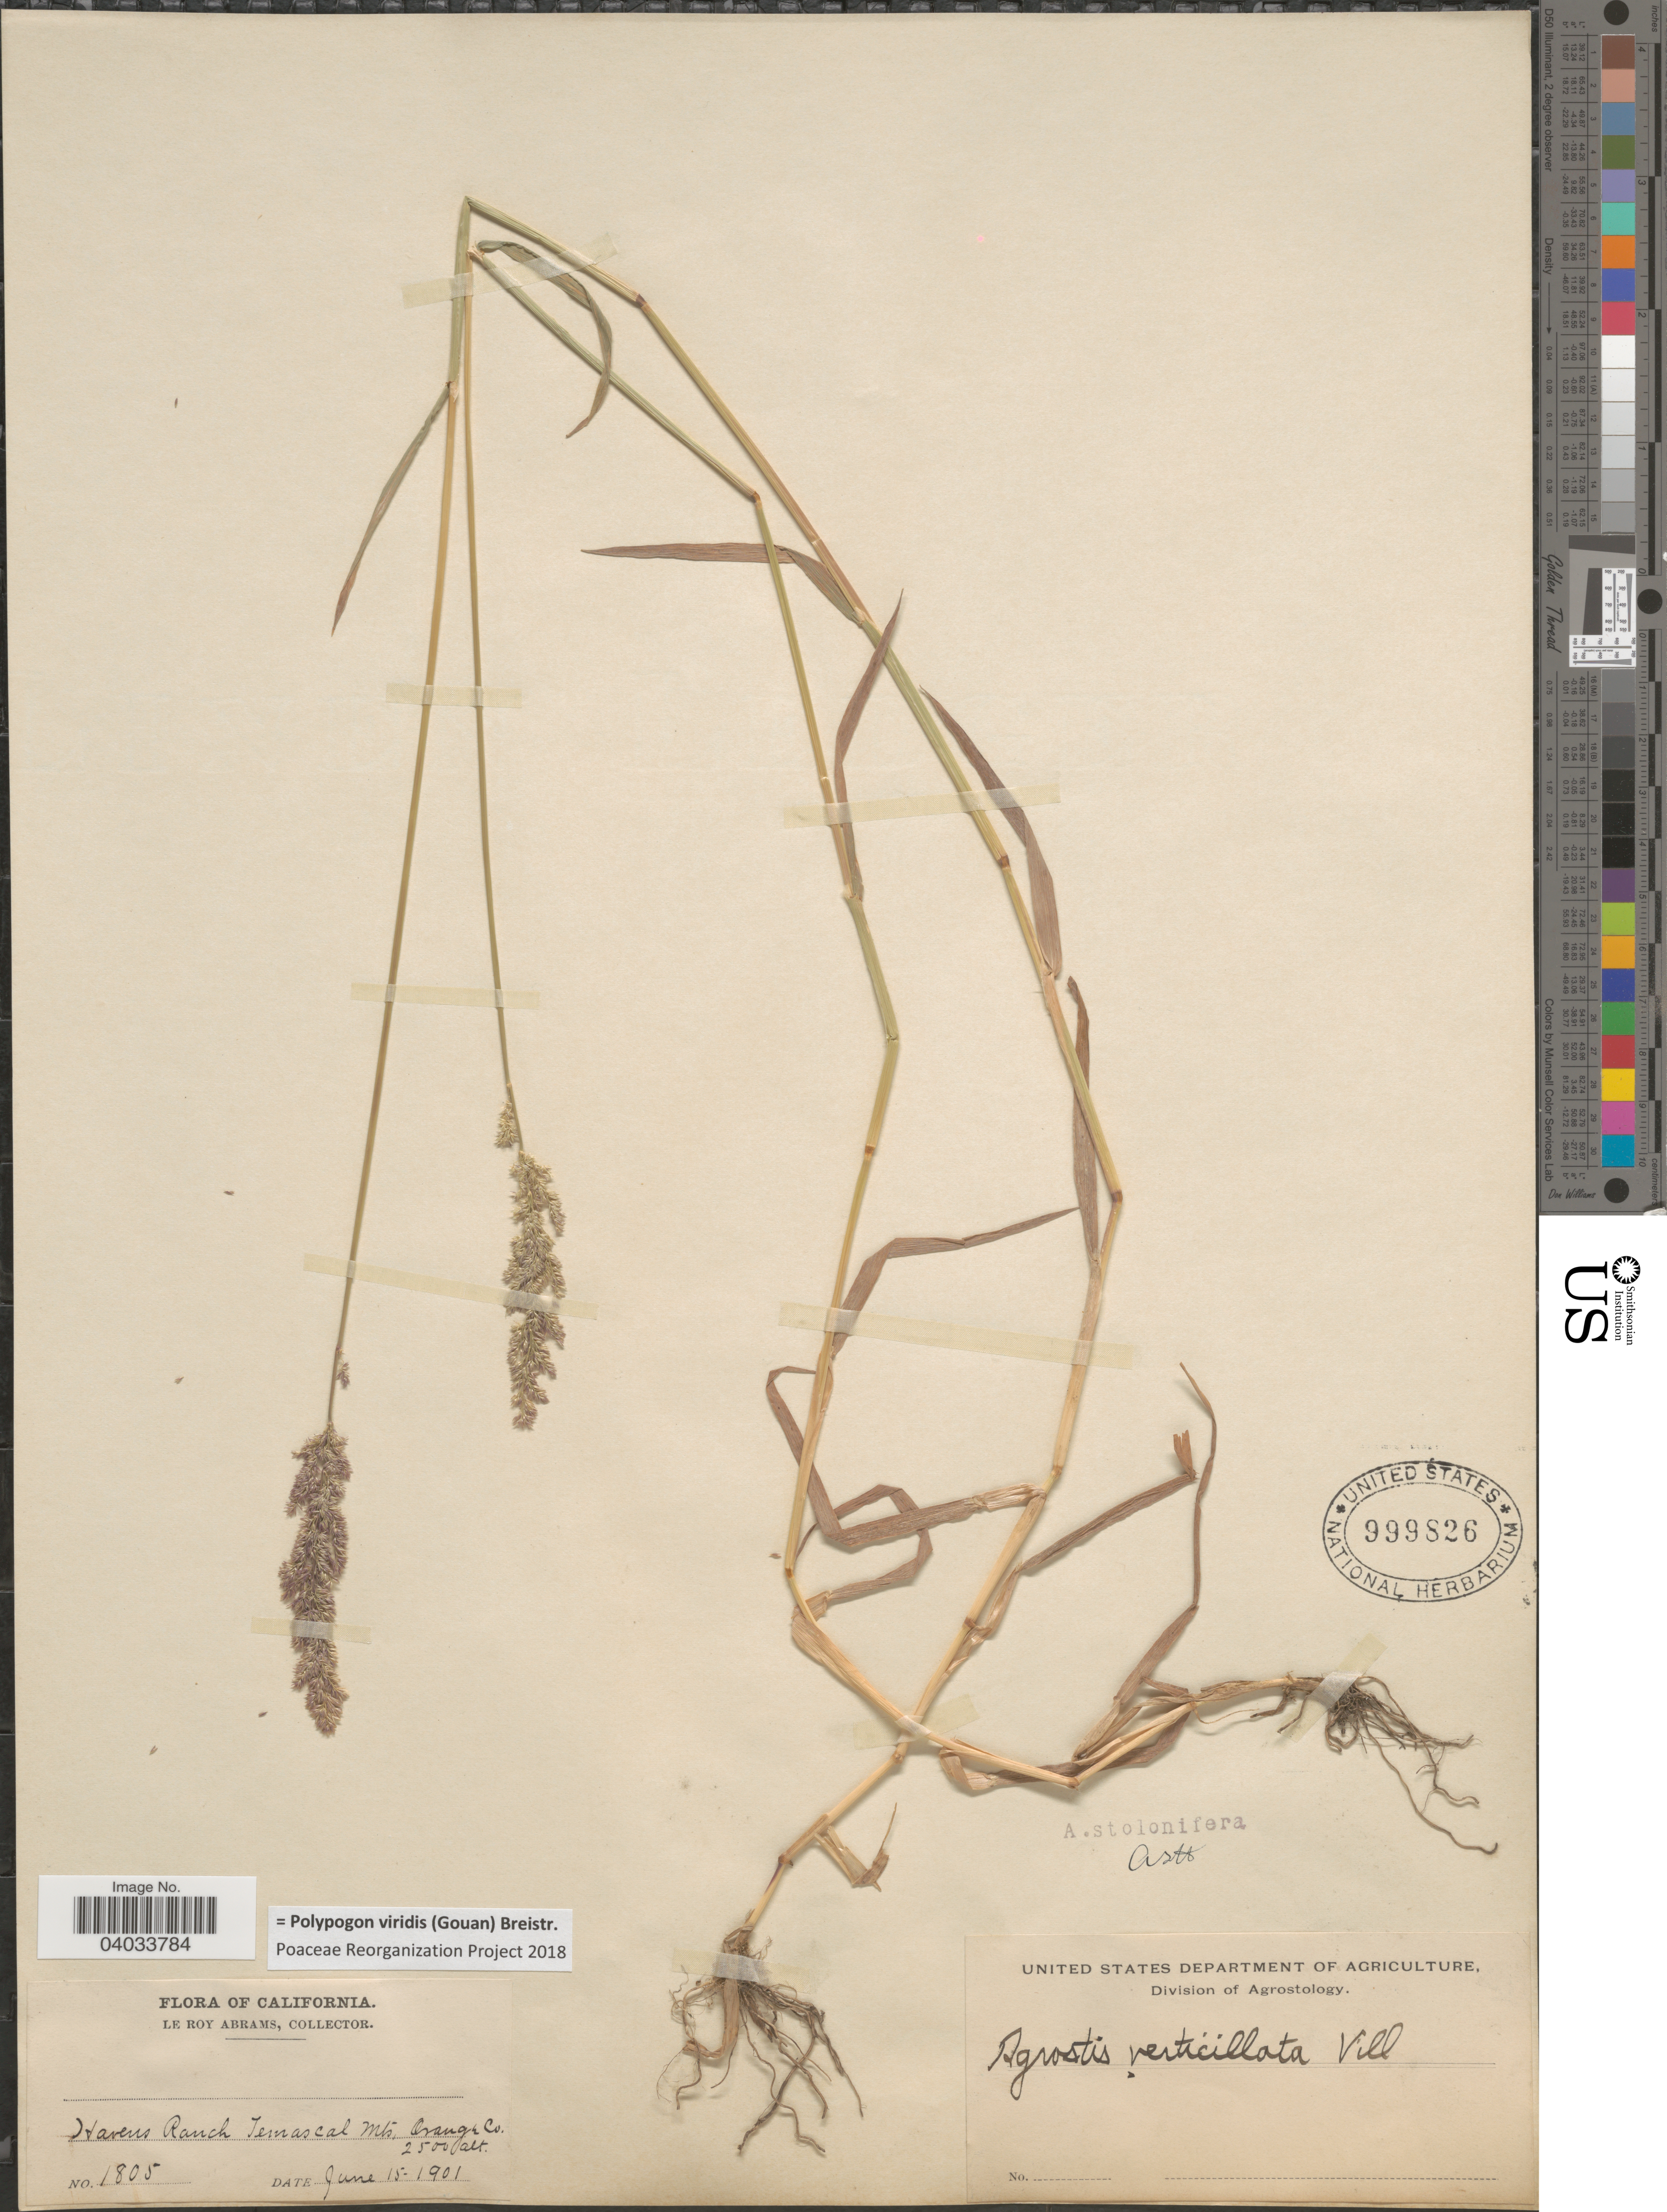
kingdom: Plantae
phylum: Tracheophyta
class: Liliopsida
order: Poales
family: Poaceae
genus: Polypogon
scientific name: Polypogon viridis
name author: (Gouan) Breistroffer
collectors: L. Abrams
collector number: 1805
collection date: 1901-06-15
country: United States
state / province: California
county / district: Orange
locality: Havens Ranch Temascal Mts., Orange Co.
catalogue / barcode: US 999826